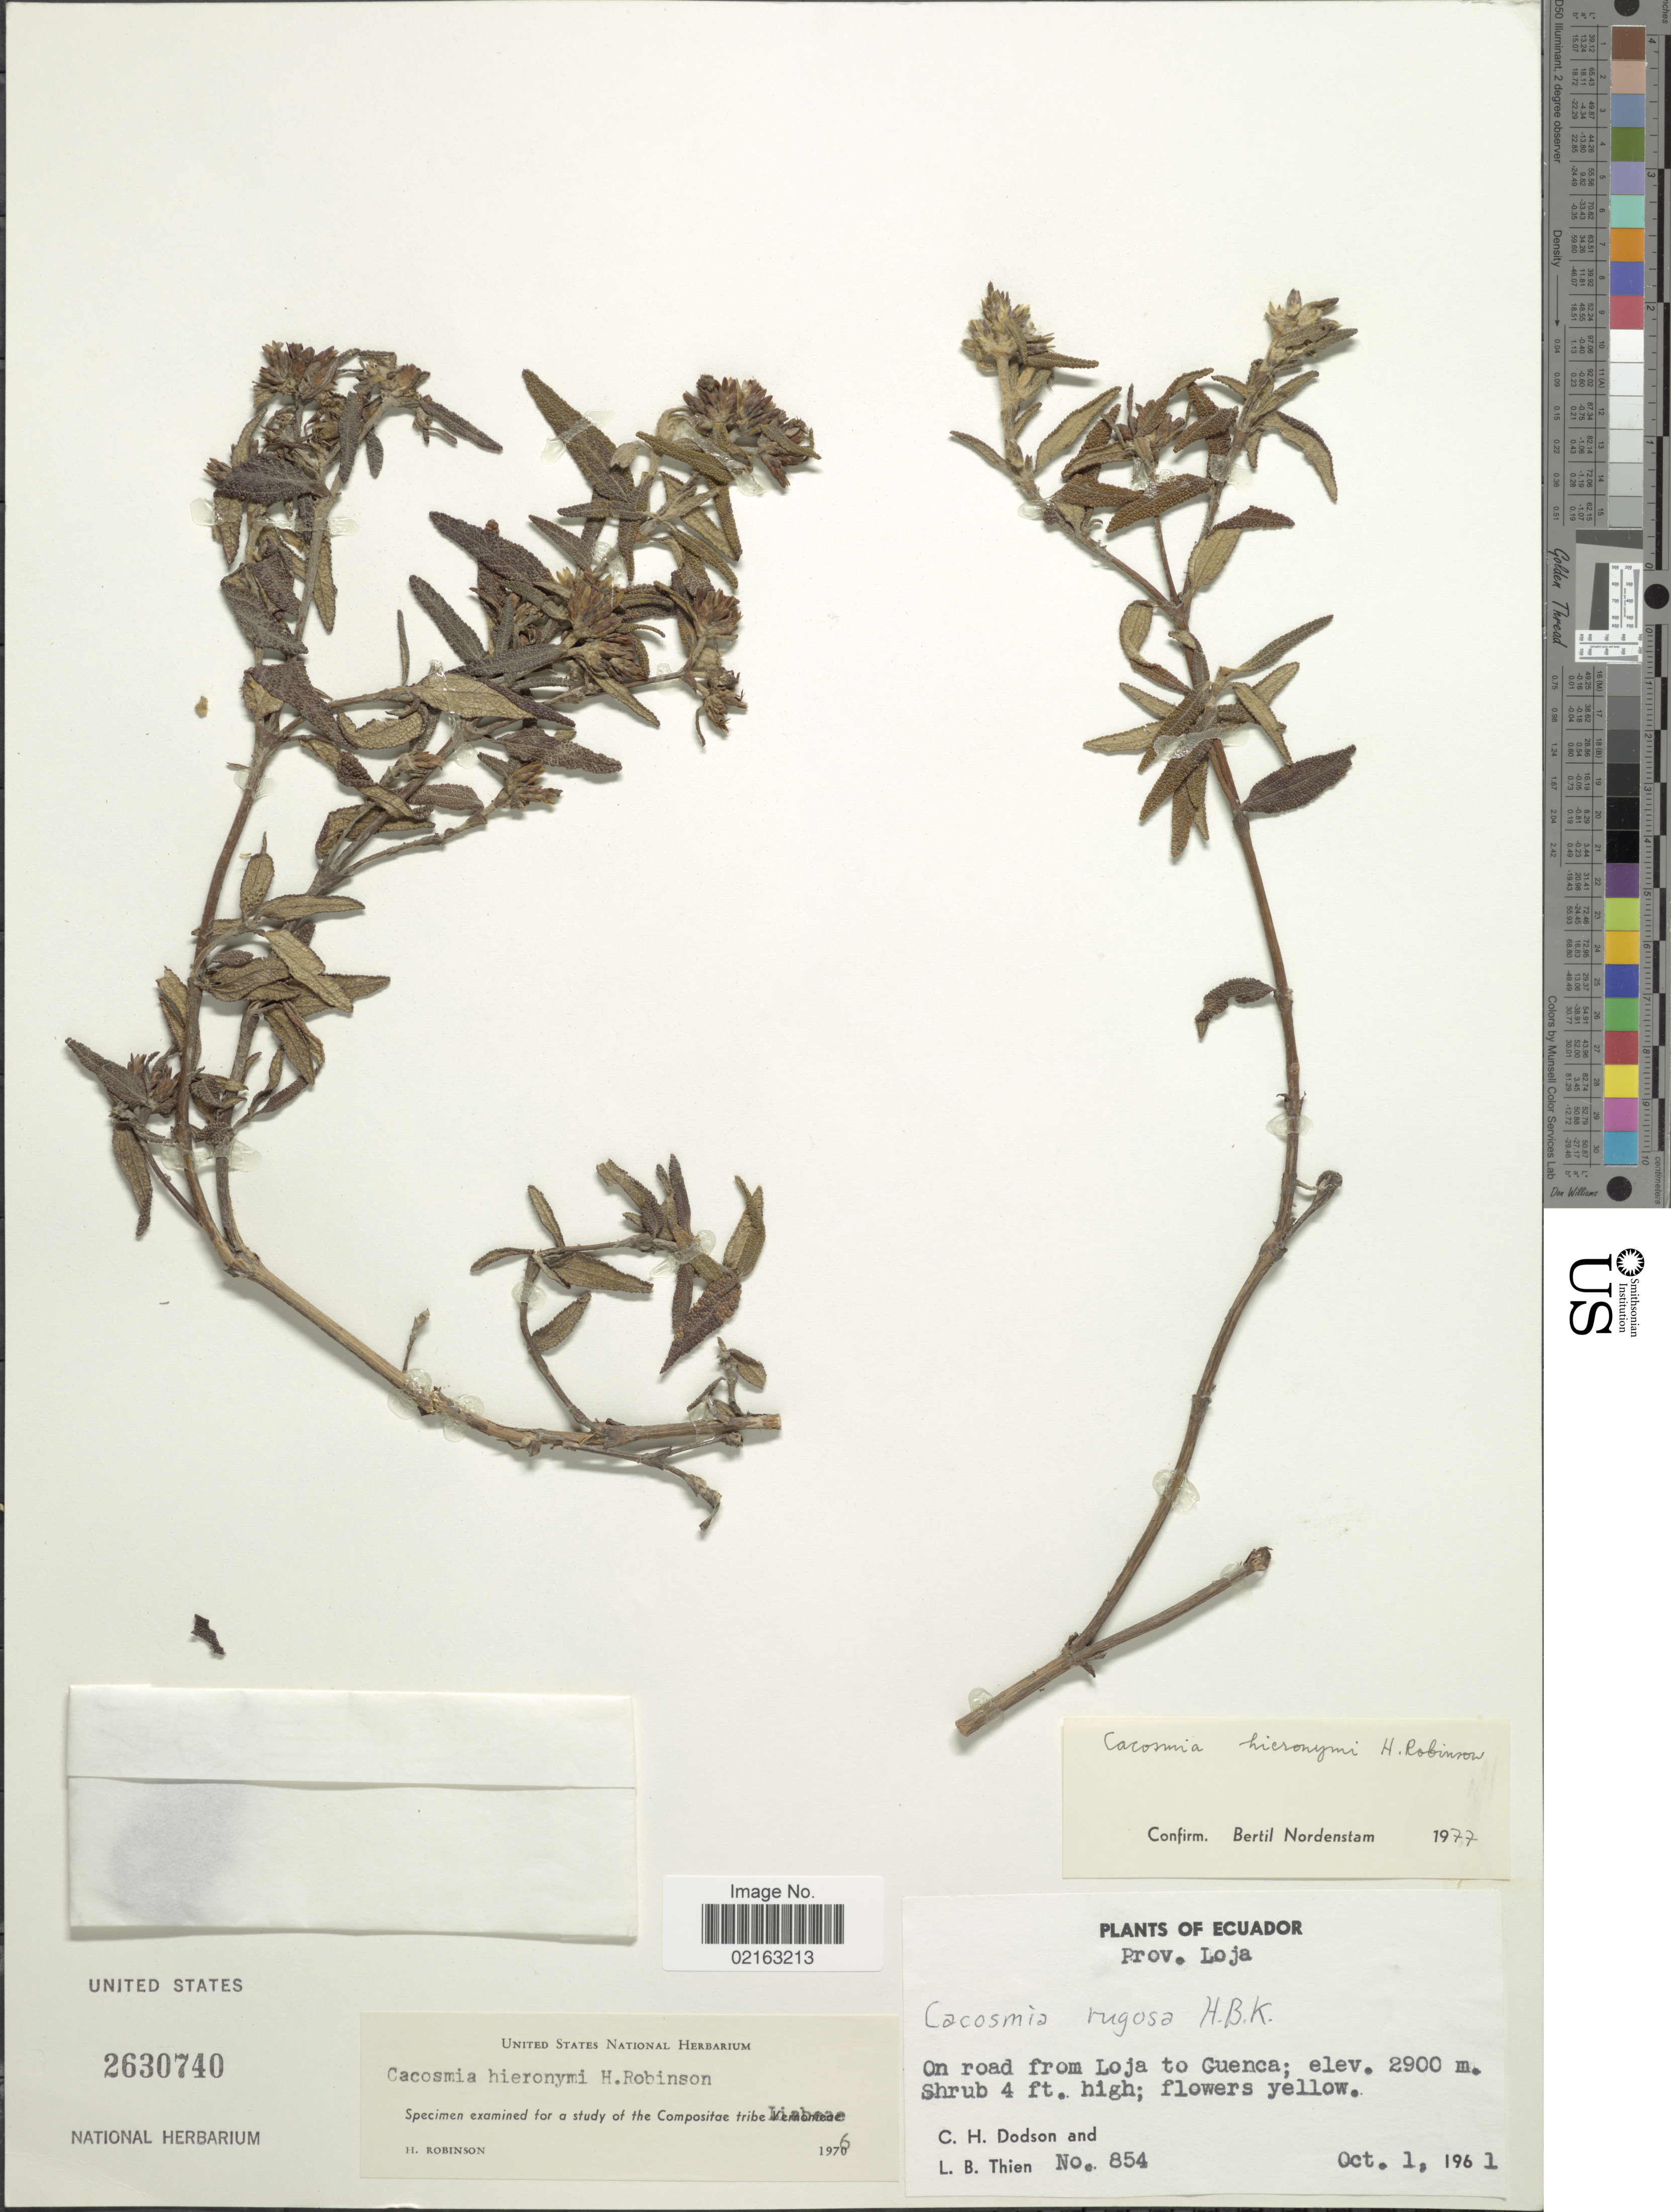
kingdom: Plantae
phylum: Tracheophyta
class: Magnoliopsida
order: Asterales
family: Asteraceae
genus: Cacosmia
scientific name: Cacosmia hieronymi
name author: H. Rob.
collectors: C. H. Dodson & L. Thien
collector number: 854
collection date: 1961-10-01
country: Ecuador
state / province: Loja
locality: Prov. Loja. On road from Loja to Cuenca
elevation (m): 2900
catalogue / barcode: US 2630740